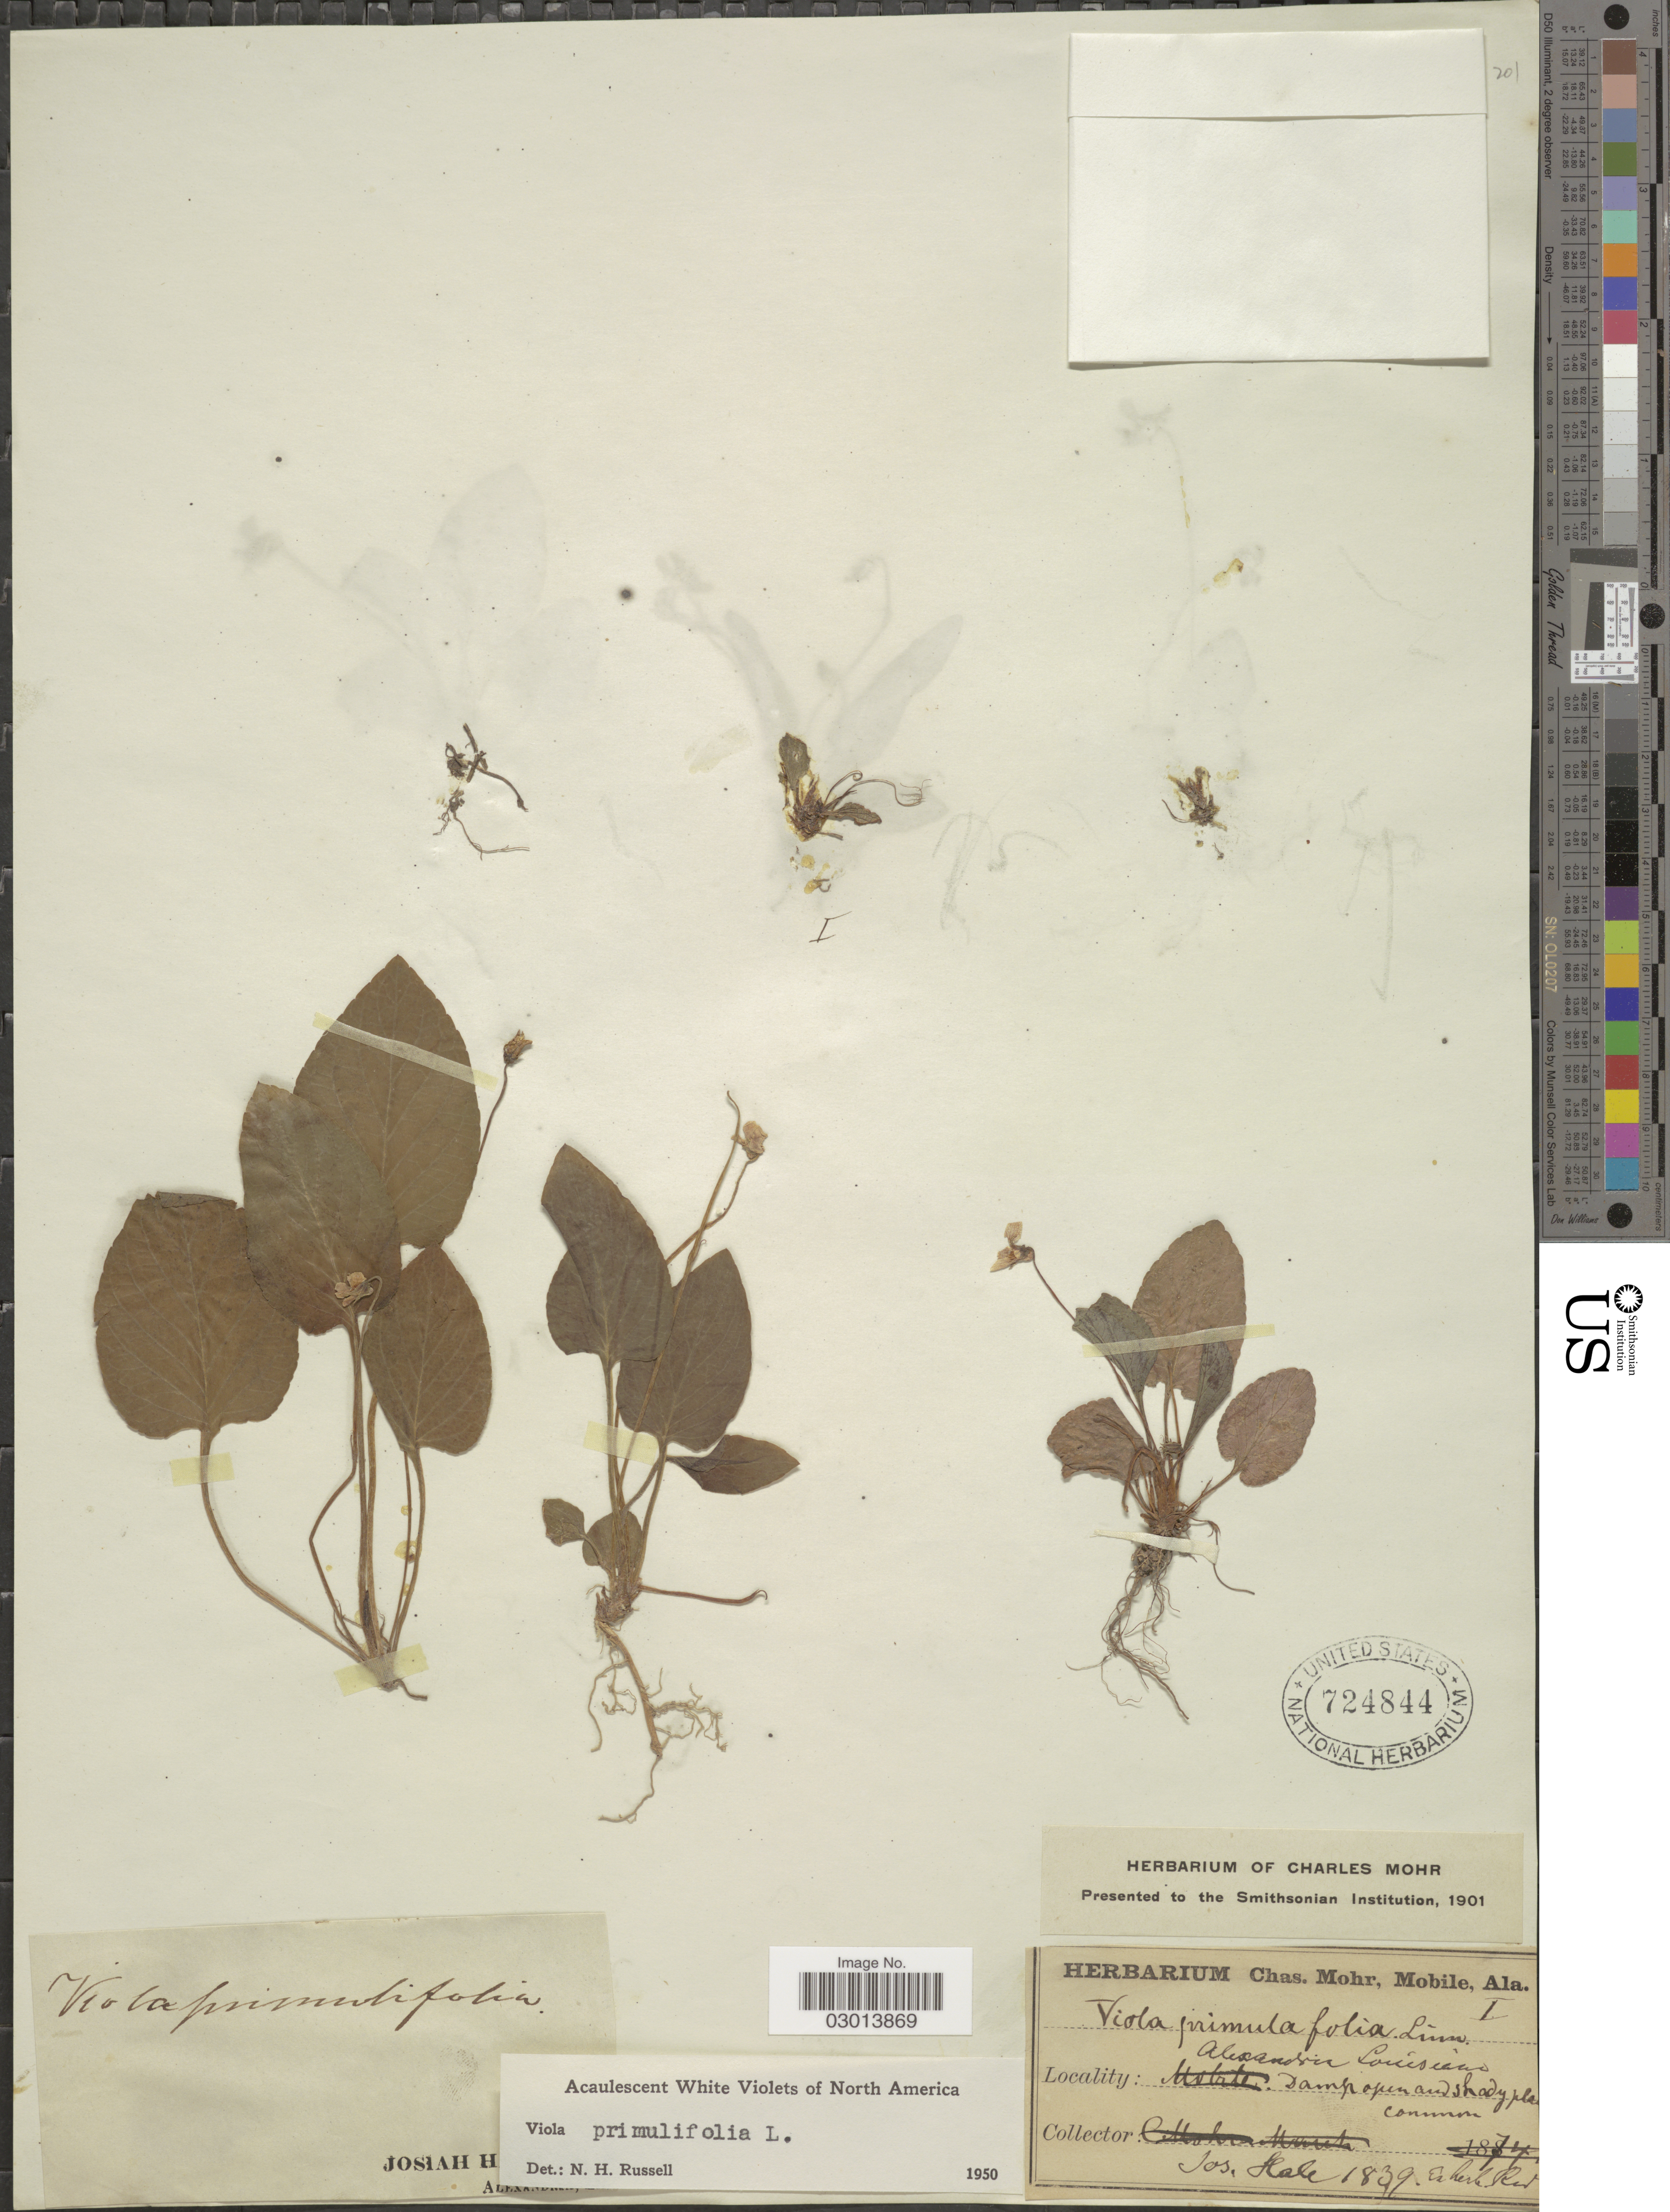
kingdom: Plantae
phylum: Tracheophyta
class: Magnoliopsida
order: Malpighiales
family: Violaceae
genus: Viola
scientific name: Viola primulifolia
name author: L.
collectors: J. Hale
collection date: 1839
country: United States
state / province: Alabama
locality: Alexandria.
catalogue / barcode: US 724844